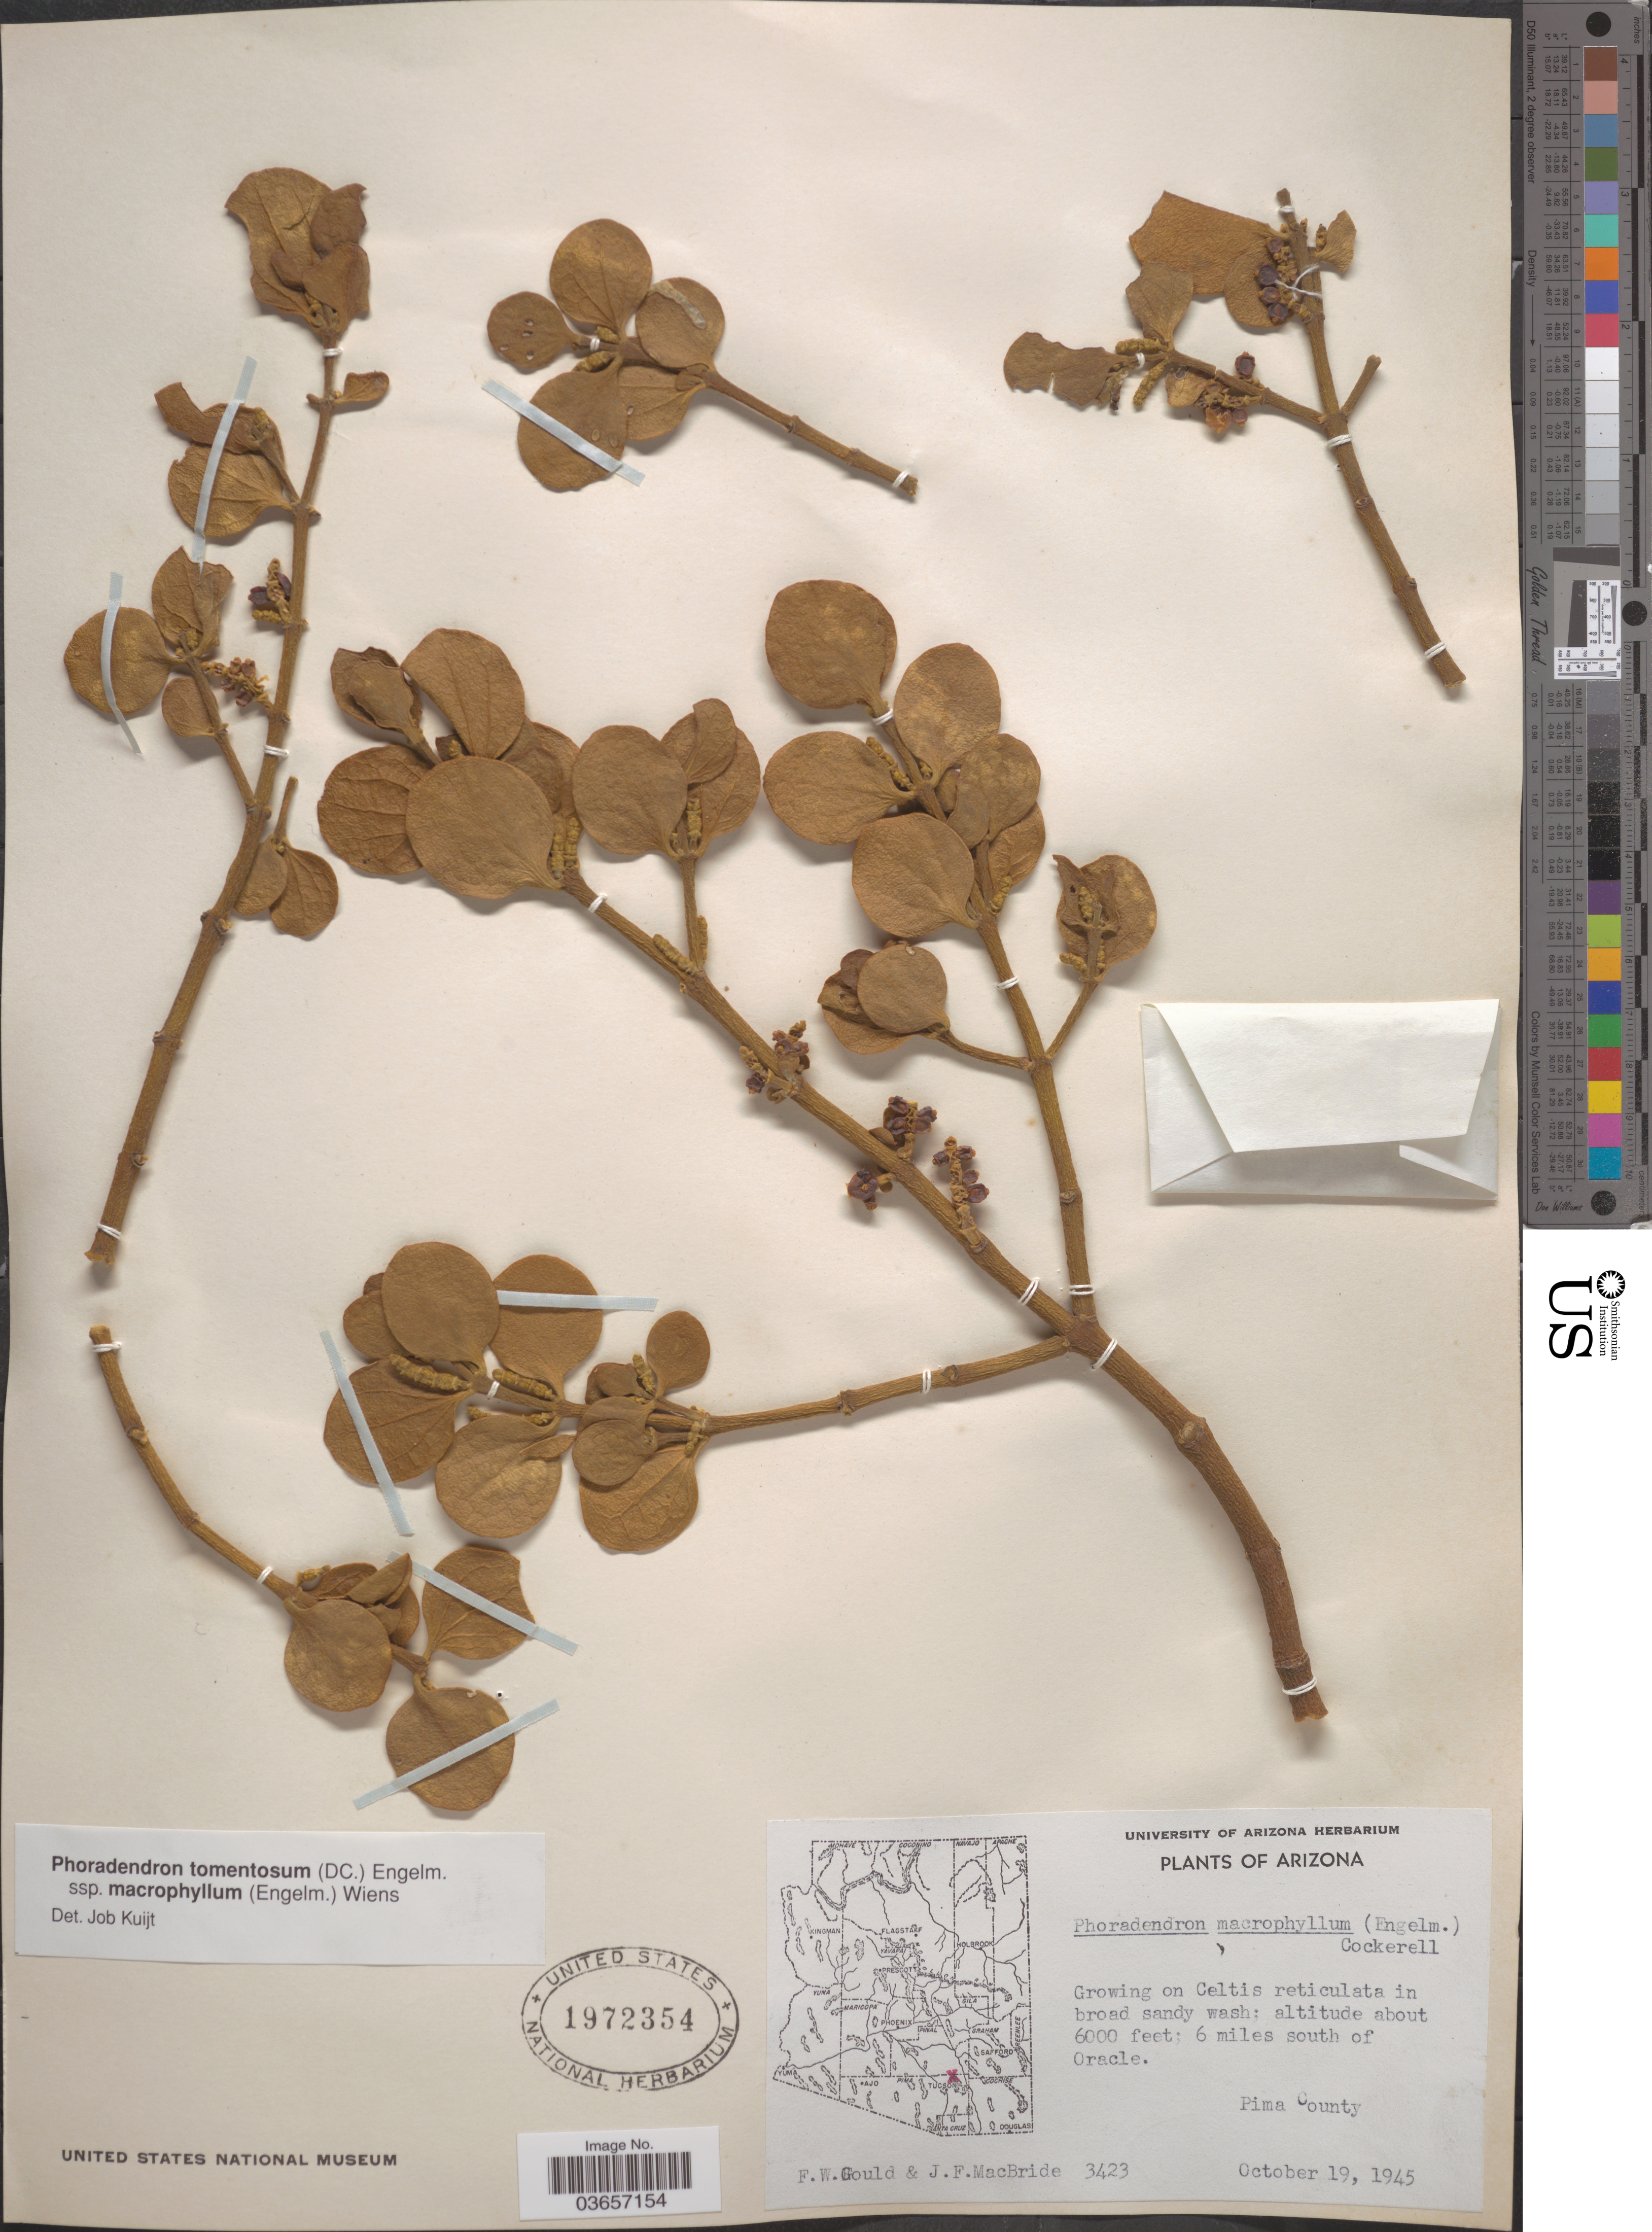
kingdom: Plantae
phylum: Tracheophyta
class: Magnoliopsida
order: Santalales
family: Viscaceae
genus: Phoradendron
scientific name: Phoradendron tomentosum subsp. macrophyllum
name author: DC.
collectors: F. W. Gould & J. F. Macbride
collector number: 3423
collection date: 1945-10-19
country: United States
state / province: Arizona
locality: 6 miles south of Oracle. Pima County.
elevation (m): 1829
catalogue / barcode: US 1972354